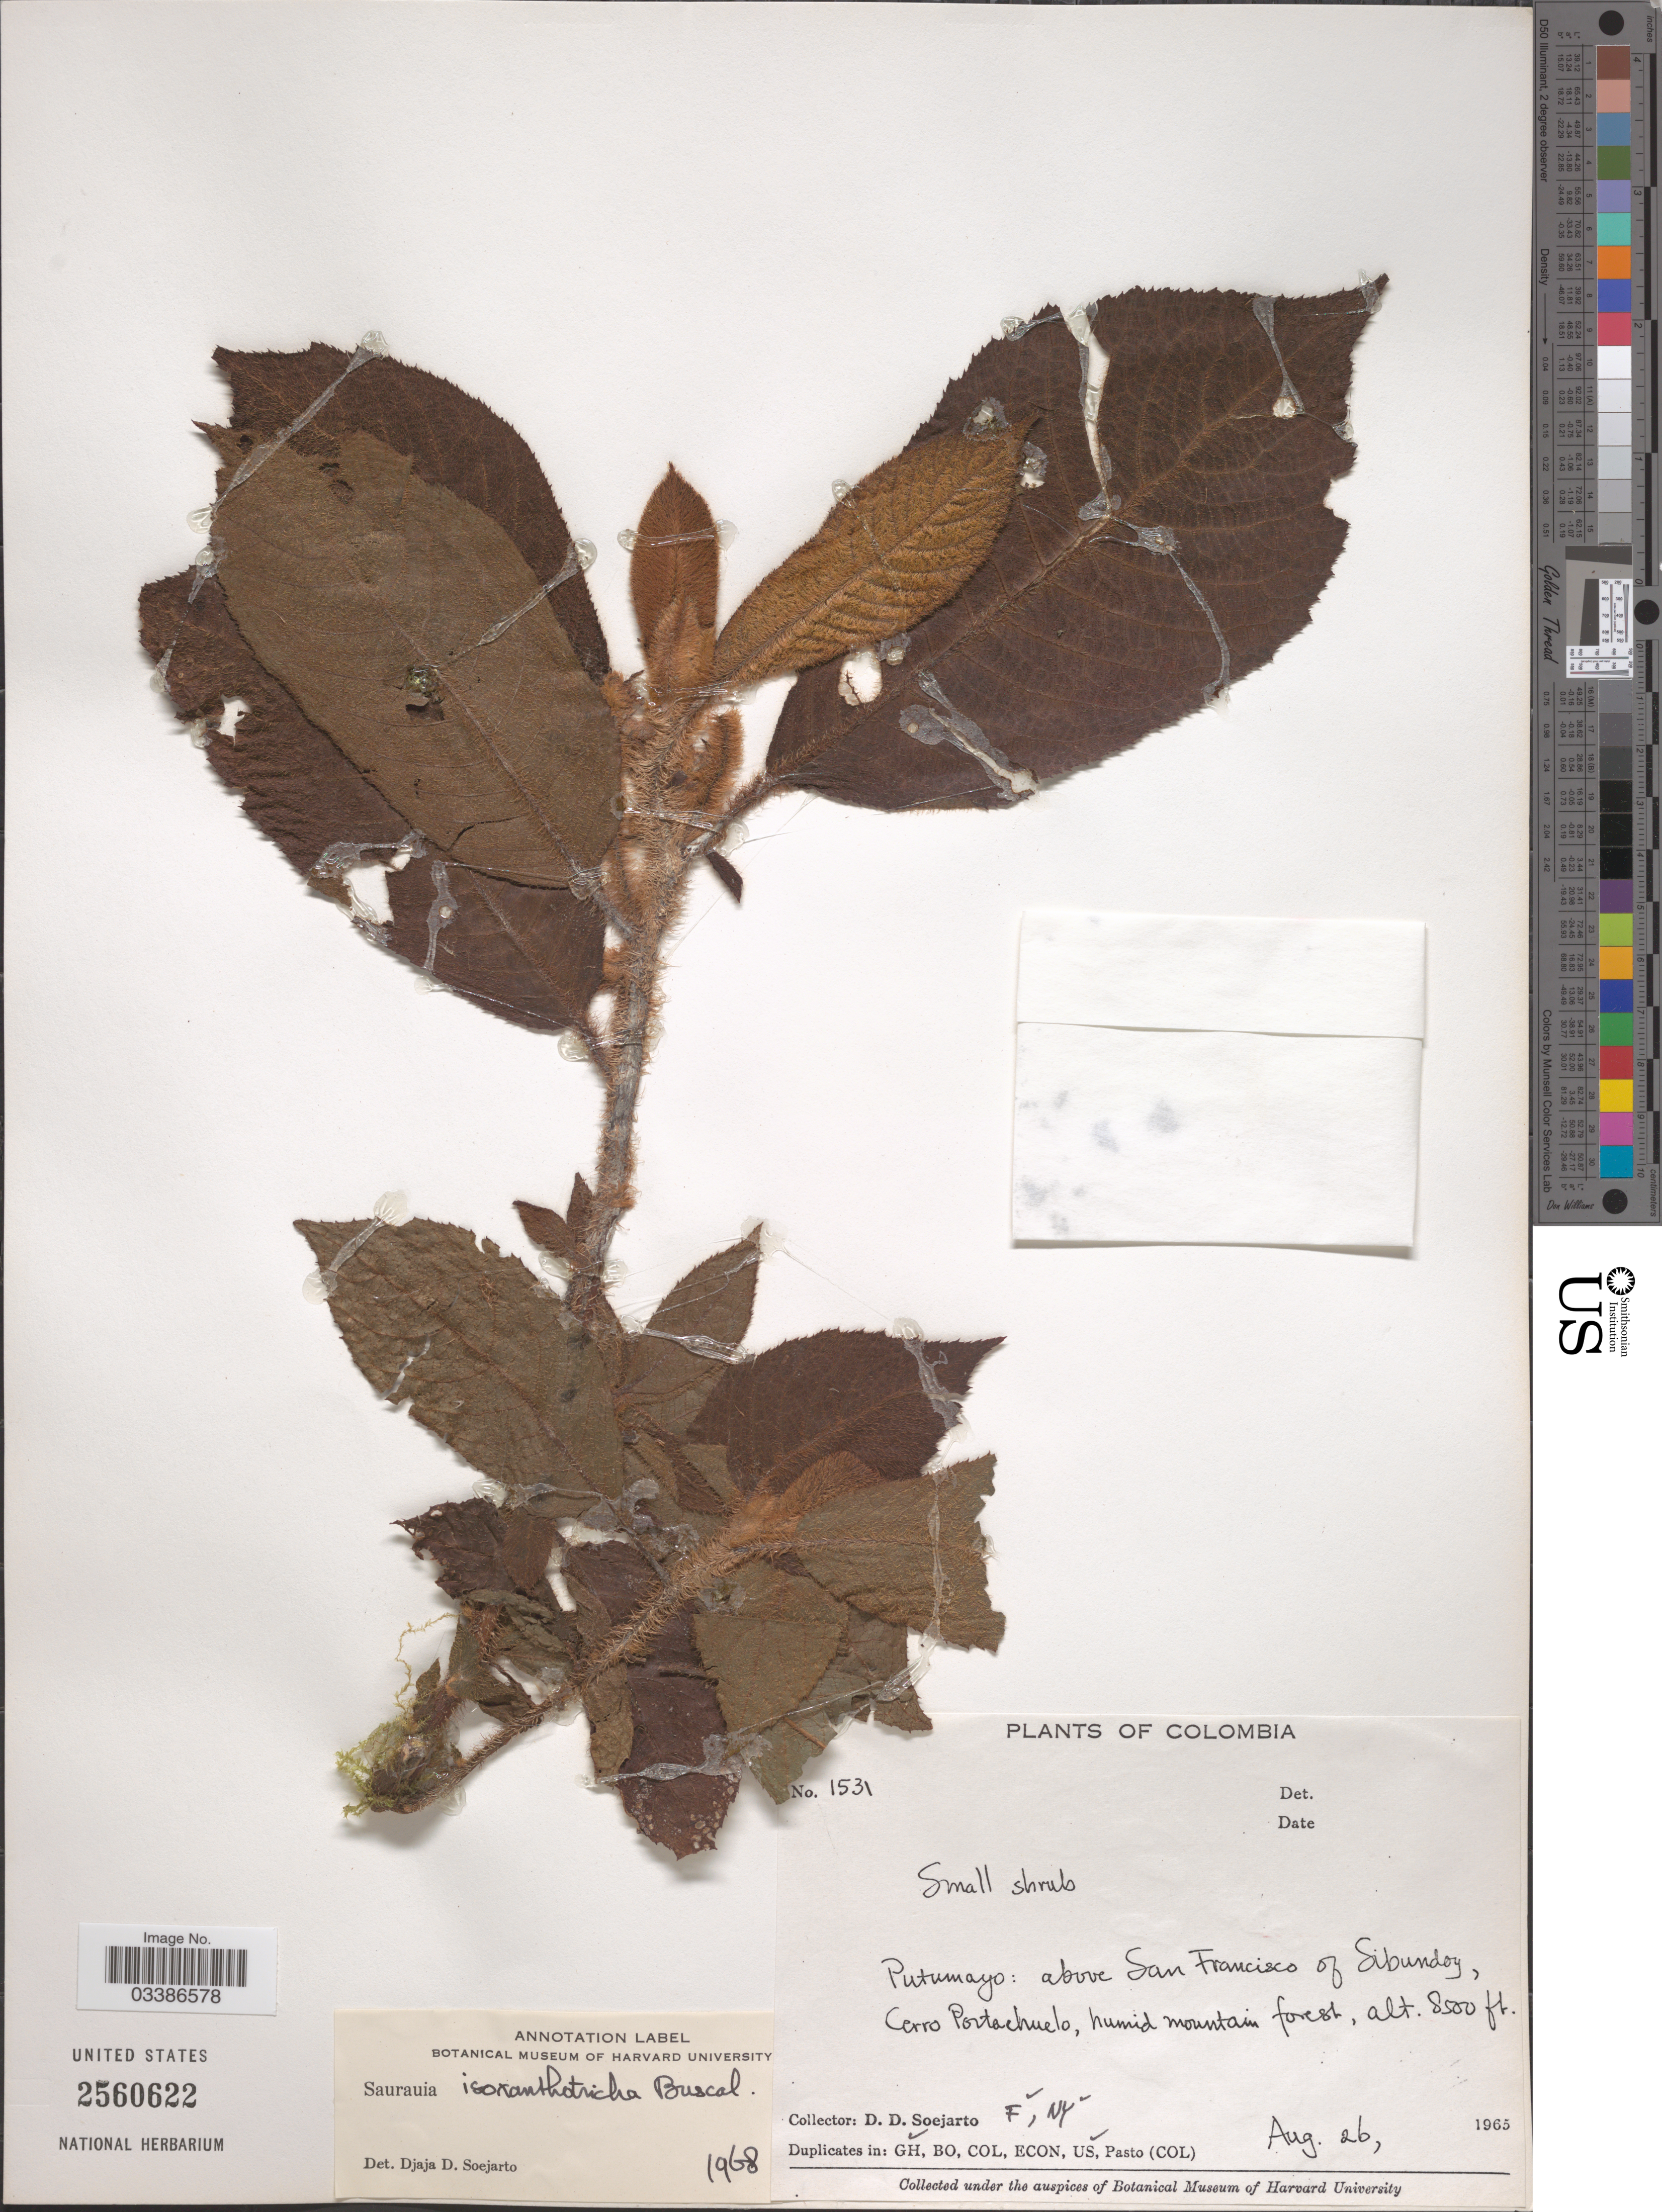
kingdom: Plantae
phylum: Tracheophyta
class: Magnoliopsida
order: Ericales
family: Actinidiaceae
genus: Saurauia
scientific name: Saurauia isoxanthotricha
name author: Buscal.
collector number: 1531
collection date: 1965-08-26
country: Colombia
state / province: Putumayo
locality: Above San Francisco of Sibundoy, Cerro Portachuelo.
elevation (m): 2591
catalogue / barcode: US 2560622